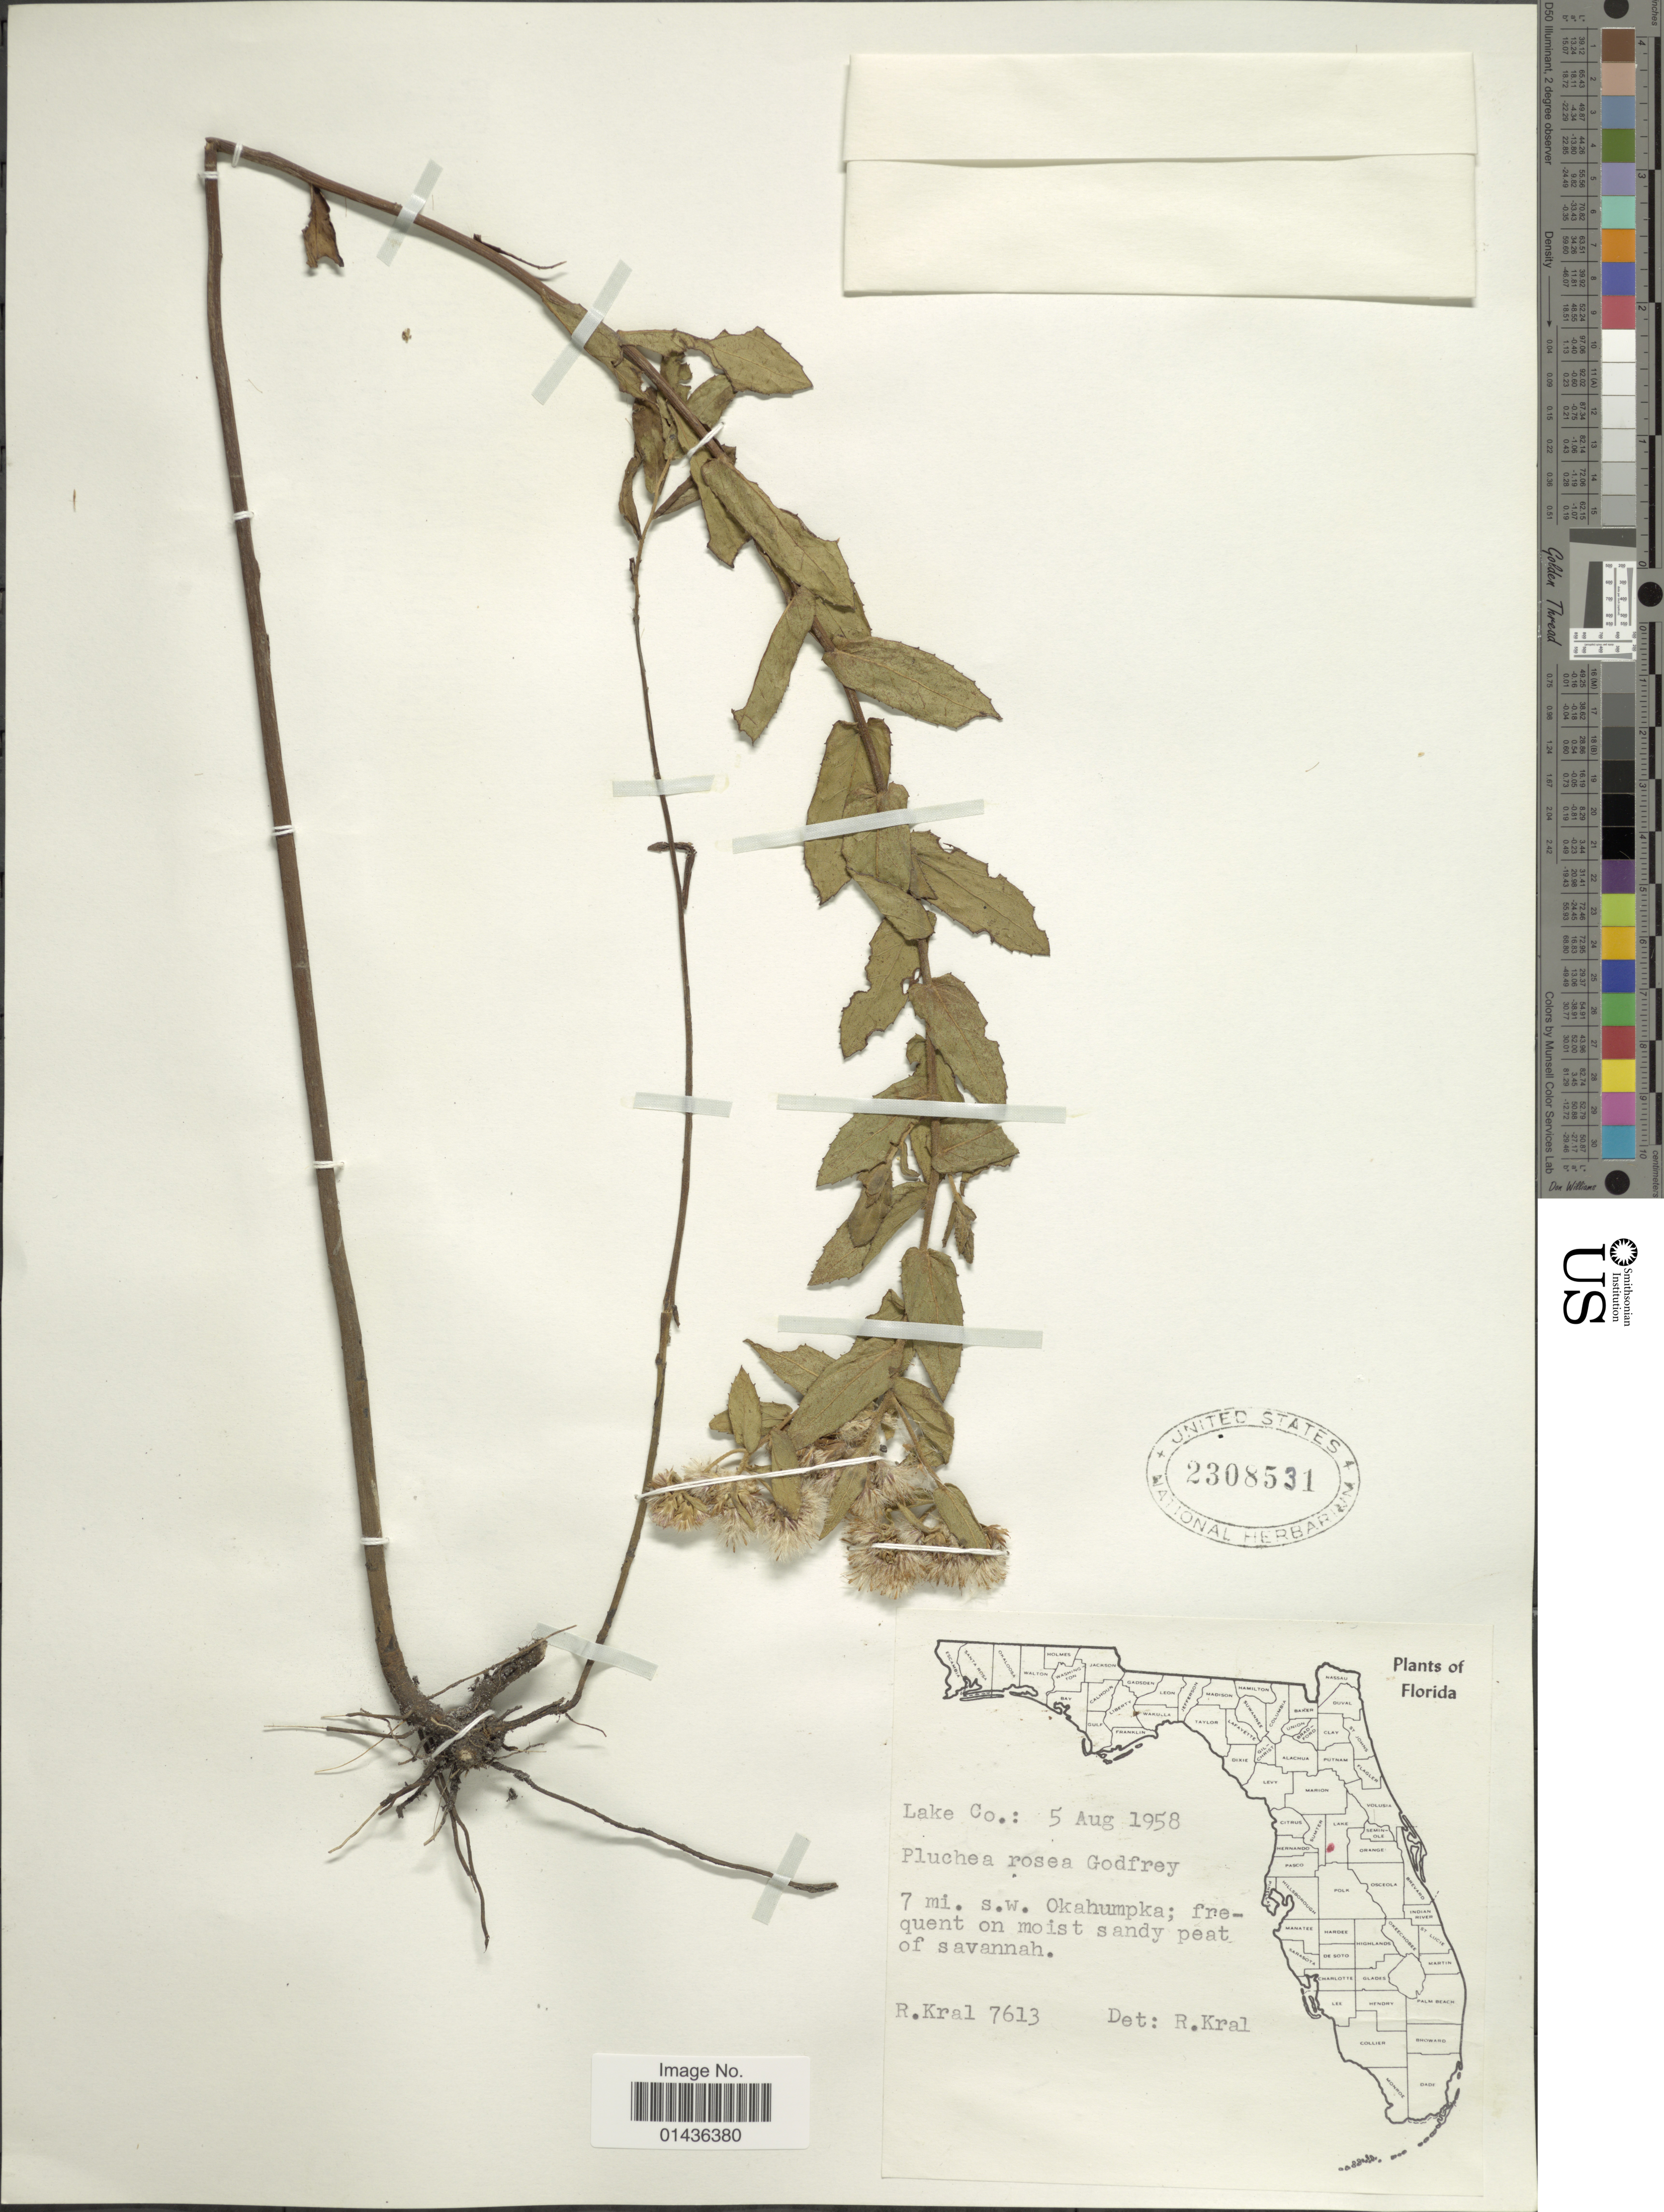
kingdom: Plantae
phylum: Tracheophyta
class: Magnoliopsida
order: Asterales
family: Asteraceae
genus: Pluchea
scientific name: Pluchea rosea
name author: R.K. Godfrey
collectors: R. Kral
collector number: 7613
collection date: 1958-08-05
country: United States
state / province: Florida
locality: Lake Co., 7 mi. s.w. Okahumpka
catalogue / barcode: US 2308531